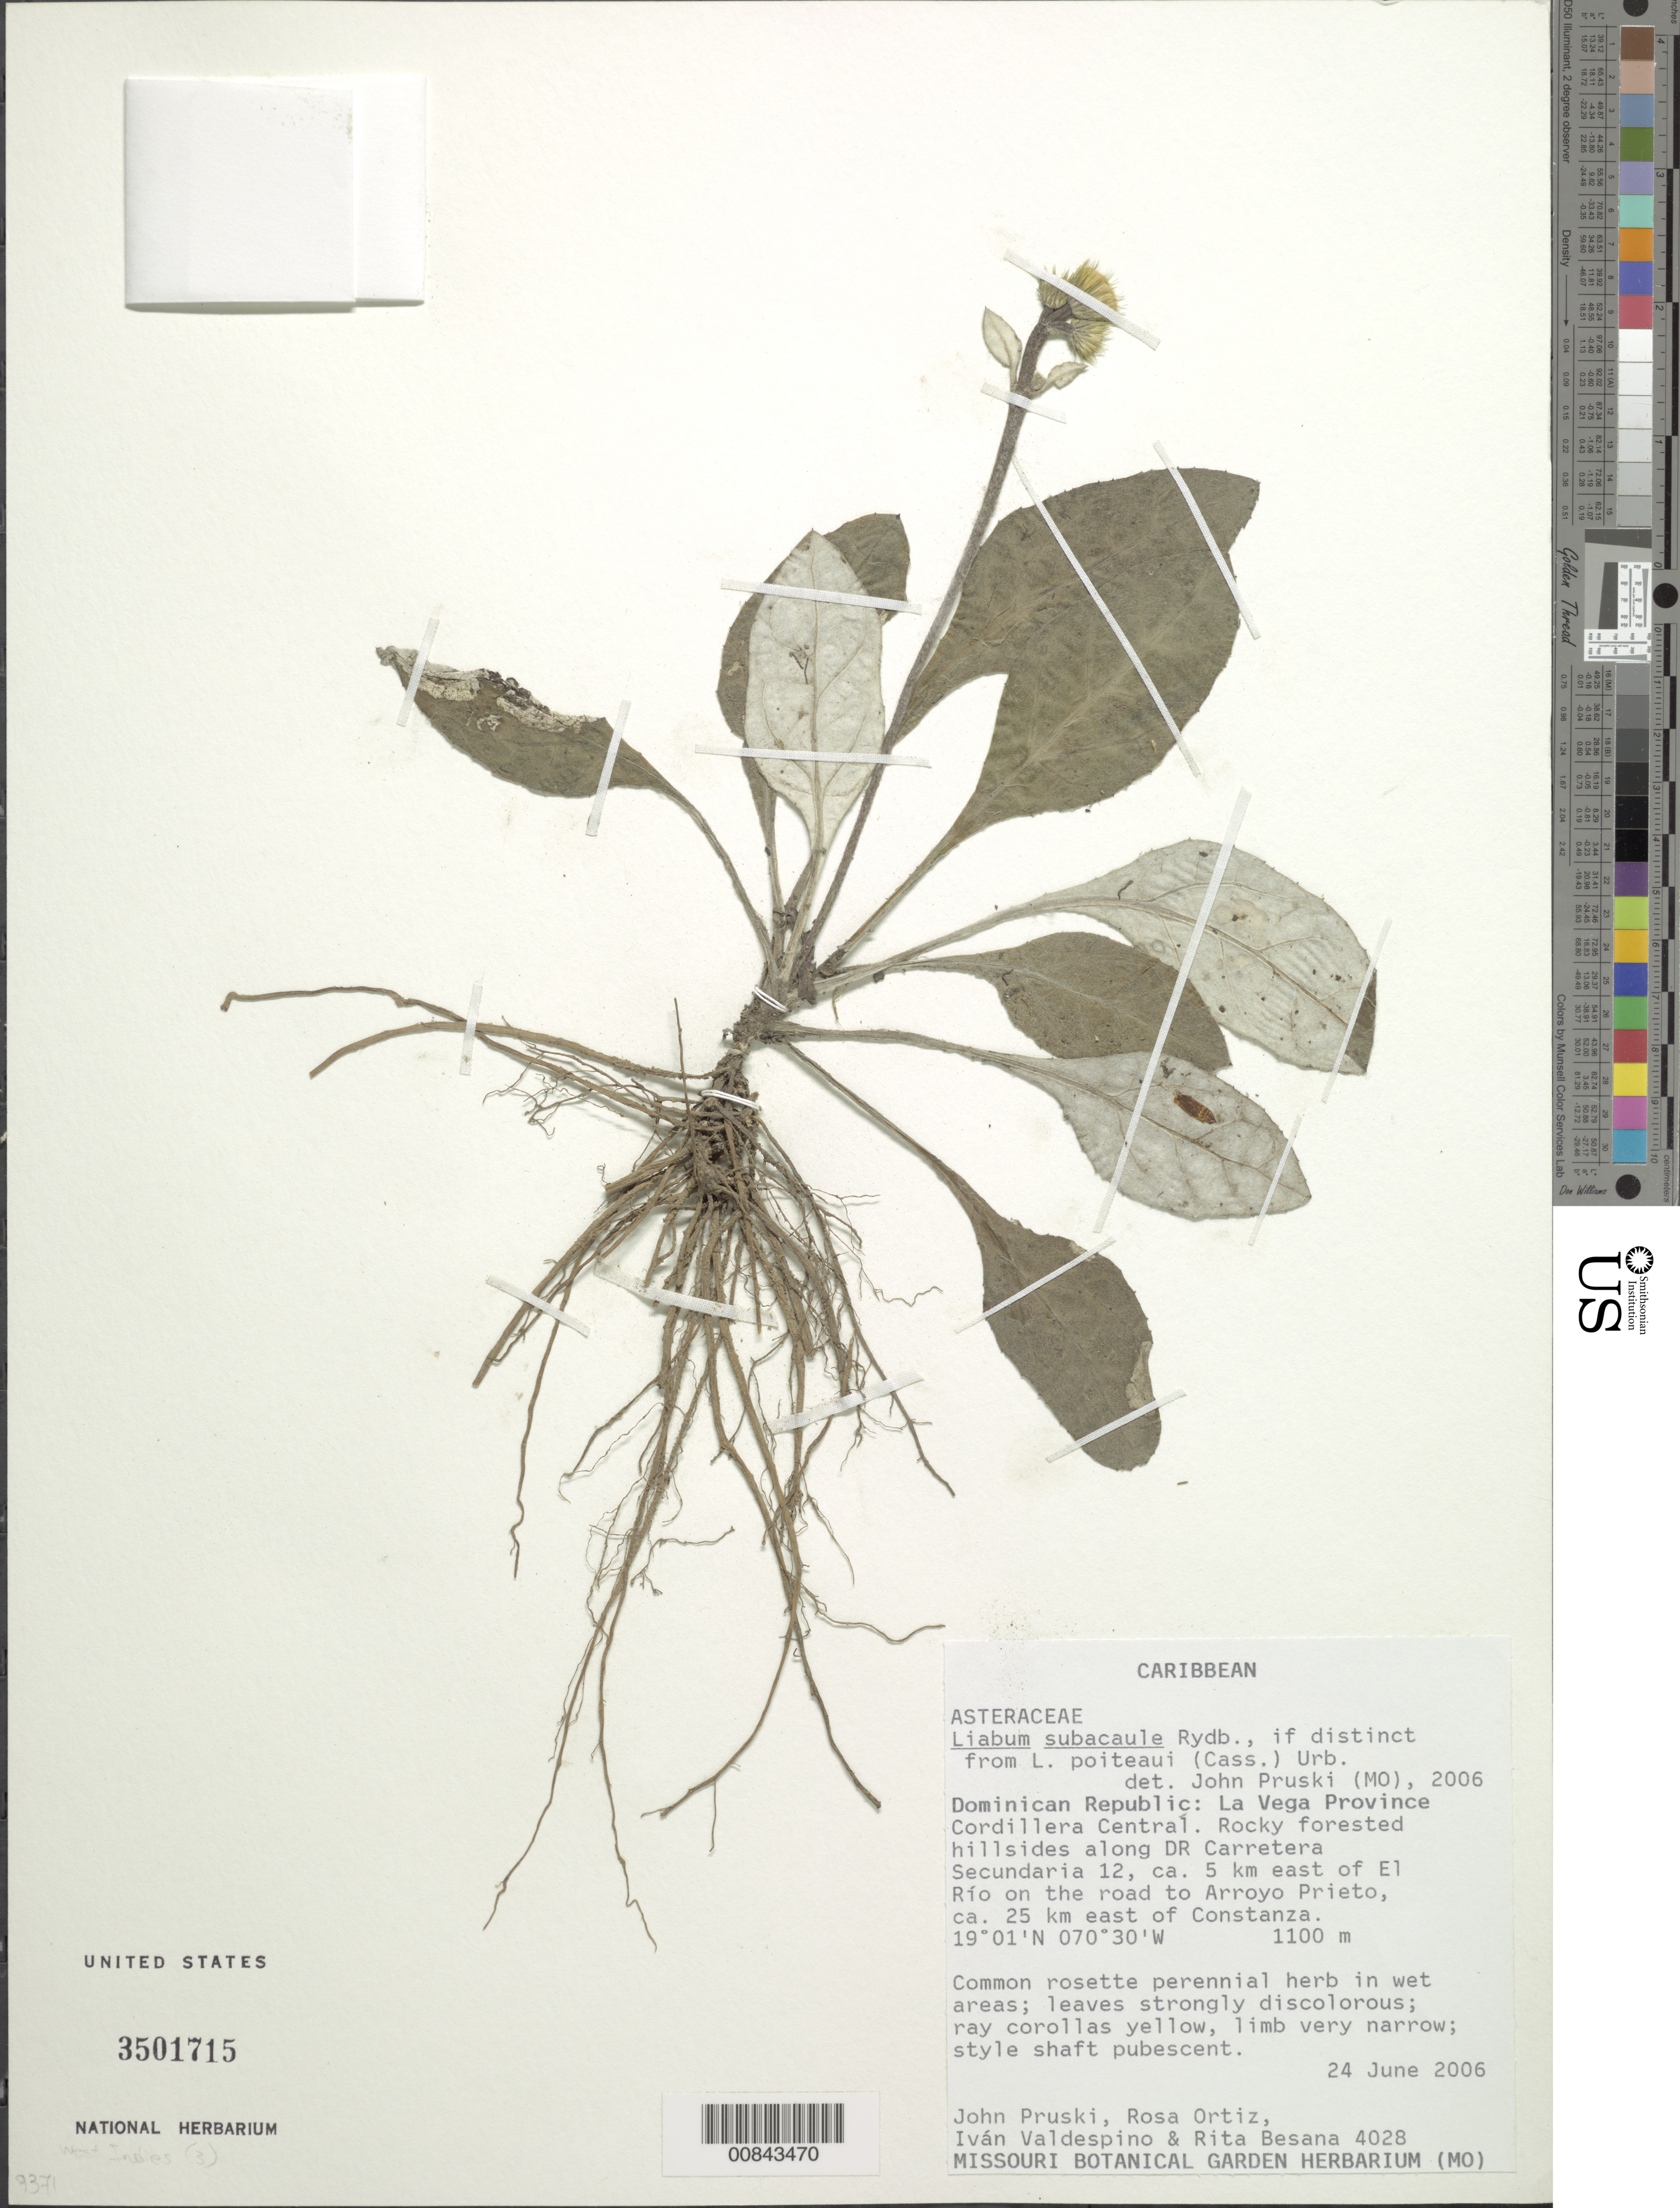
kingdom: Plantae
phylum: Tracheophyta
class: Magnoliopsida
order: Asterales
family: Asteraceae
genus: Liabum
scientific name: Liabum subacaule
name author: Rydb.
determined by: Pruski, J. F.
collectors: J. F. Pruski, R. del C. Ortiz, I. A. Valdespino & R. Besana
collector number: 4028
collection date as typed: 24 Jun 2006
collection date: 2006-06-24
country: Dominican Republic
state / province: La Vega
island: Hispaniola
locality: Provincia La Vega: Cordillera Central. Along DR Carretera Secundaria 12, ca. 5 km E of El Río on the road to Arroyo Prieto, ca. 25 km E of Constanza.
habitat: Rocky forested hillsides; in wet areas.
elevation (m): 1100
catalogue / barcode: US 3501715